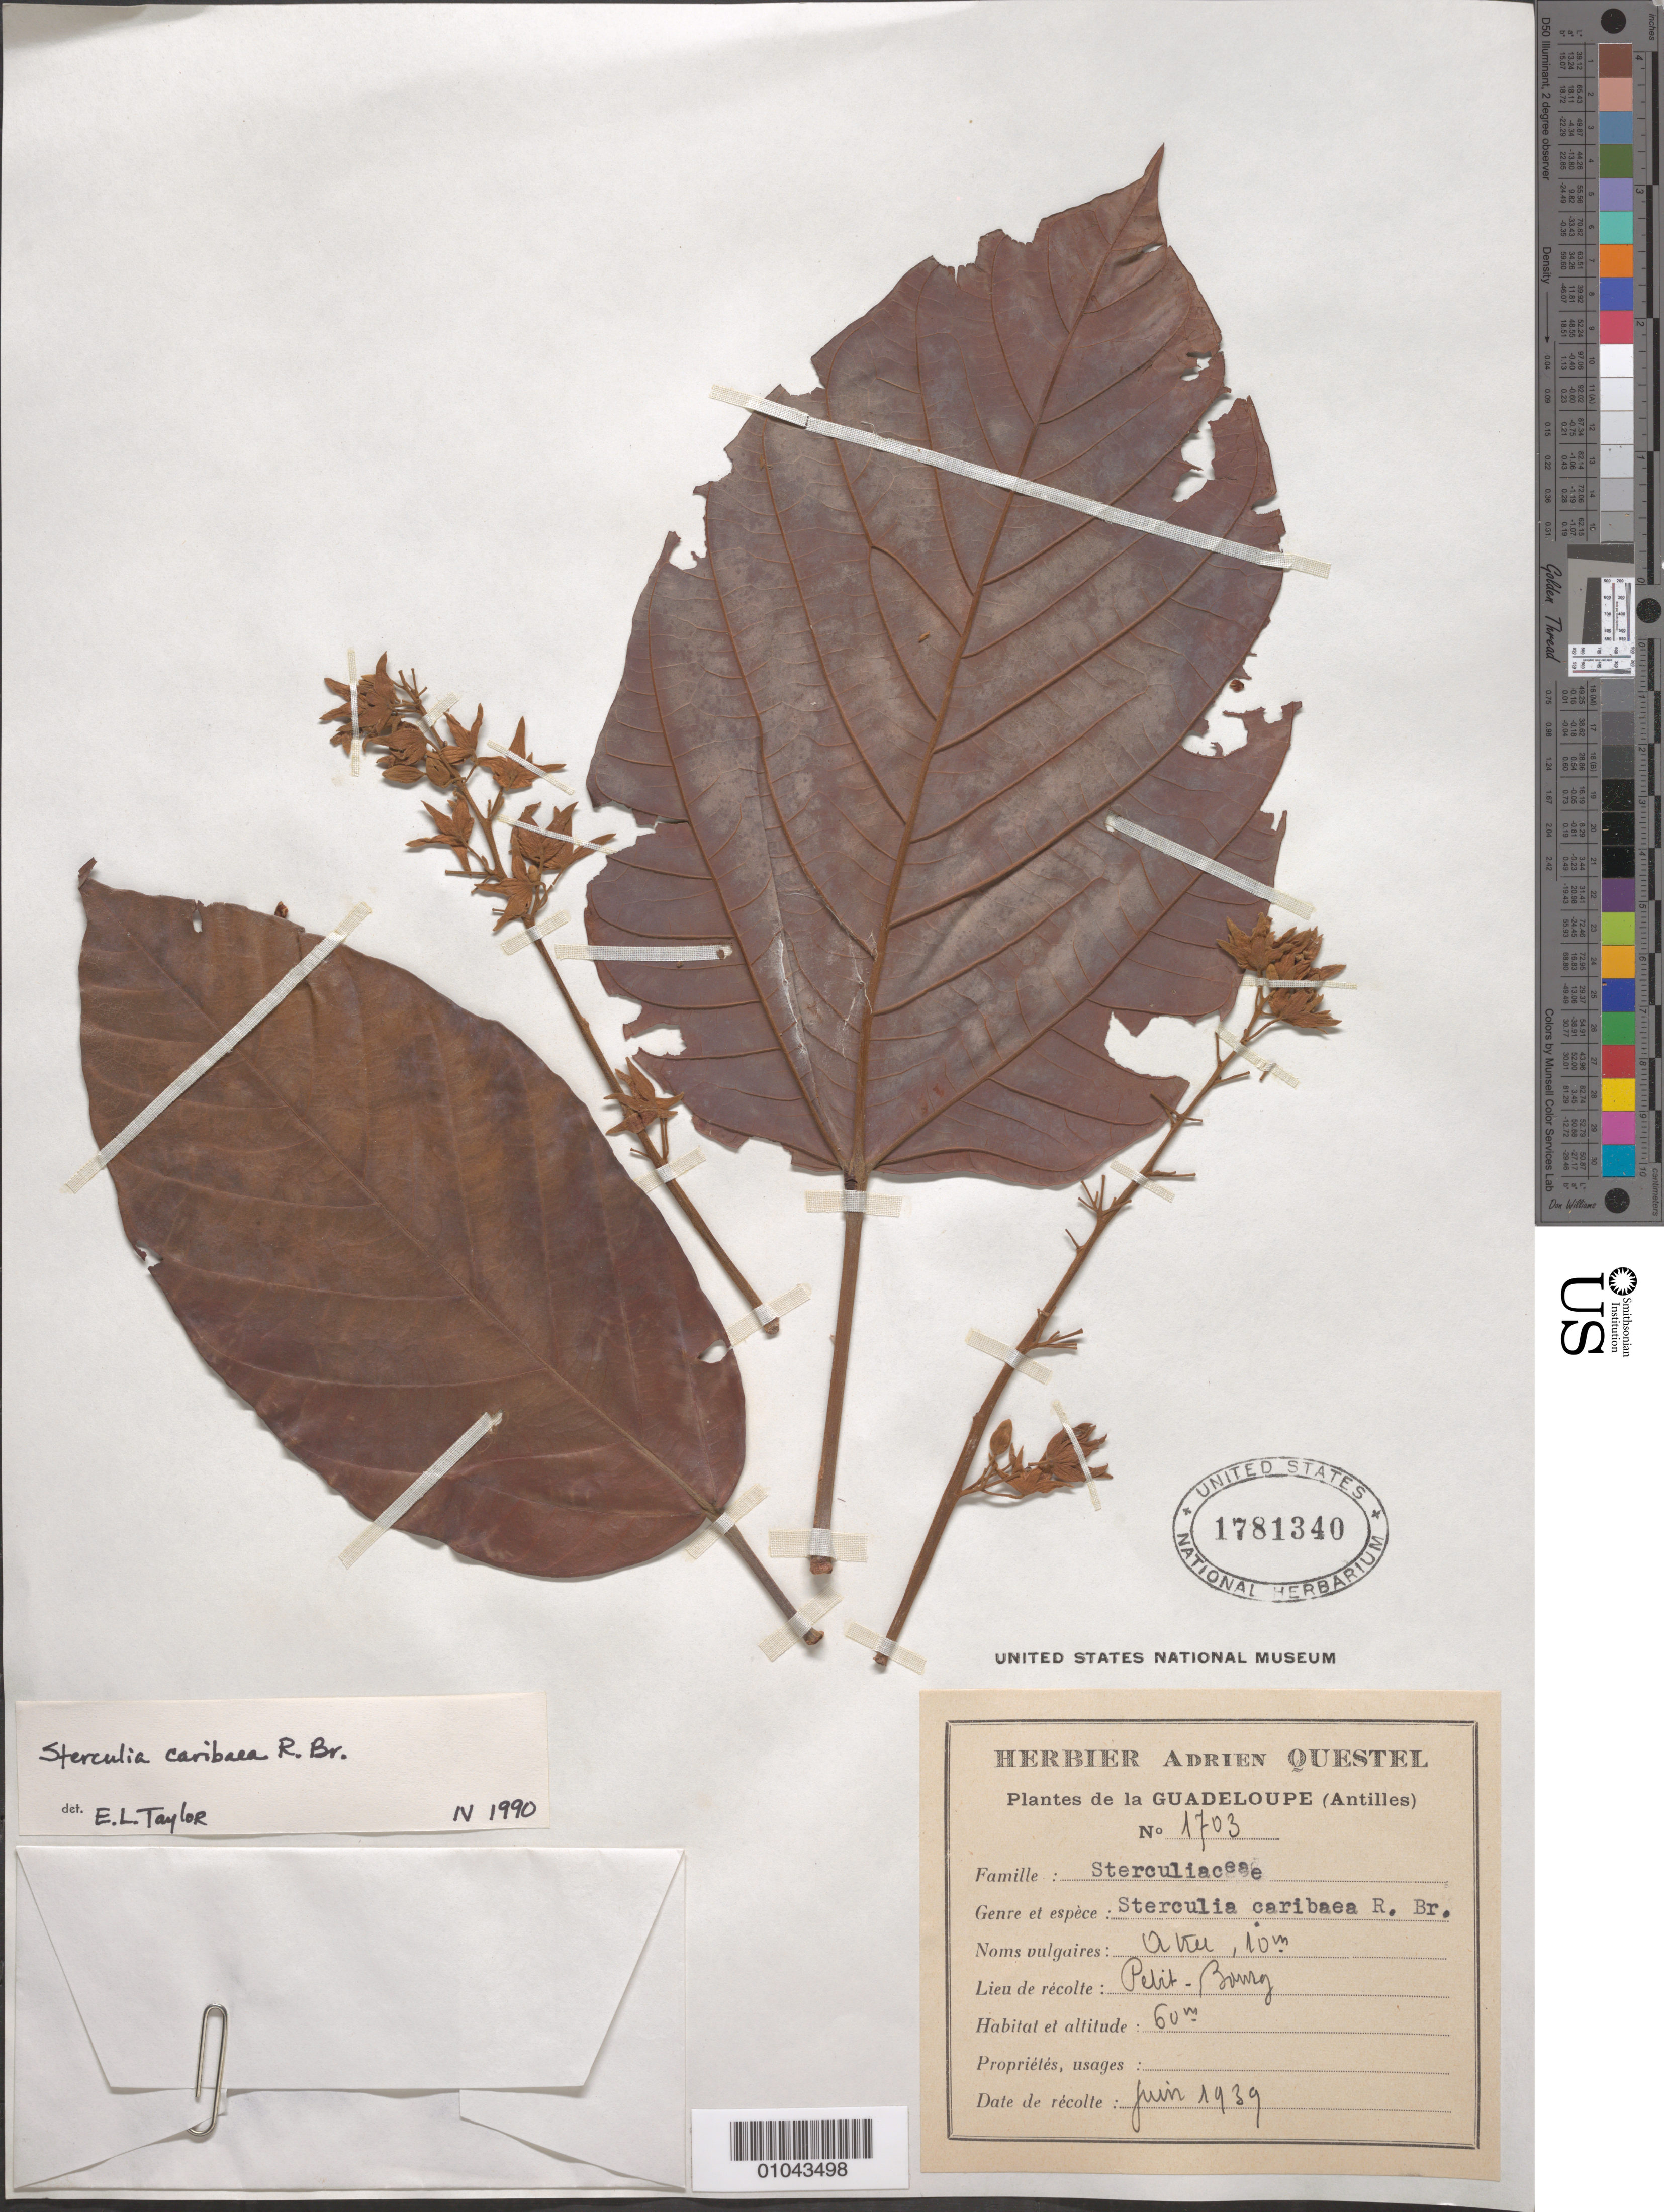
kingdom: Plantae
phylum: Tracheophyta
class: Magnoliopsida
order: Malvales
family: Malvaceae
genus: Sterculia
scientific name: Sterculia caribaea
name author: R. Br.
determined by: Taylor, E. L.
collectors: A. Questel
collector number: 1703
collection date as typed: Jun 1939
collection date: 1939-06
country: Guadeloupe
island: Basse Terre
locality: Petit Bourg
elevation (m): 60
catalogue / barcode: US 1781340